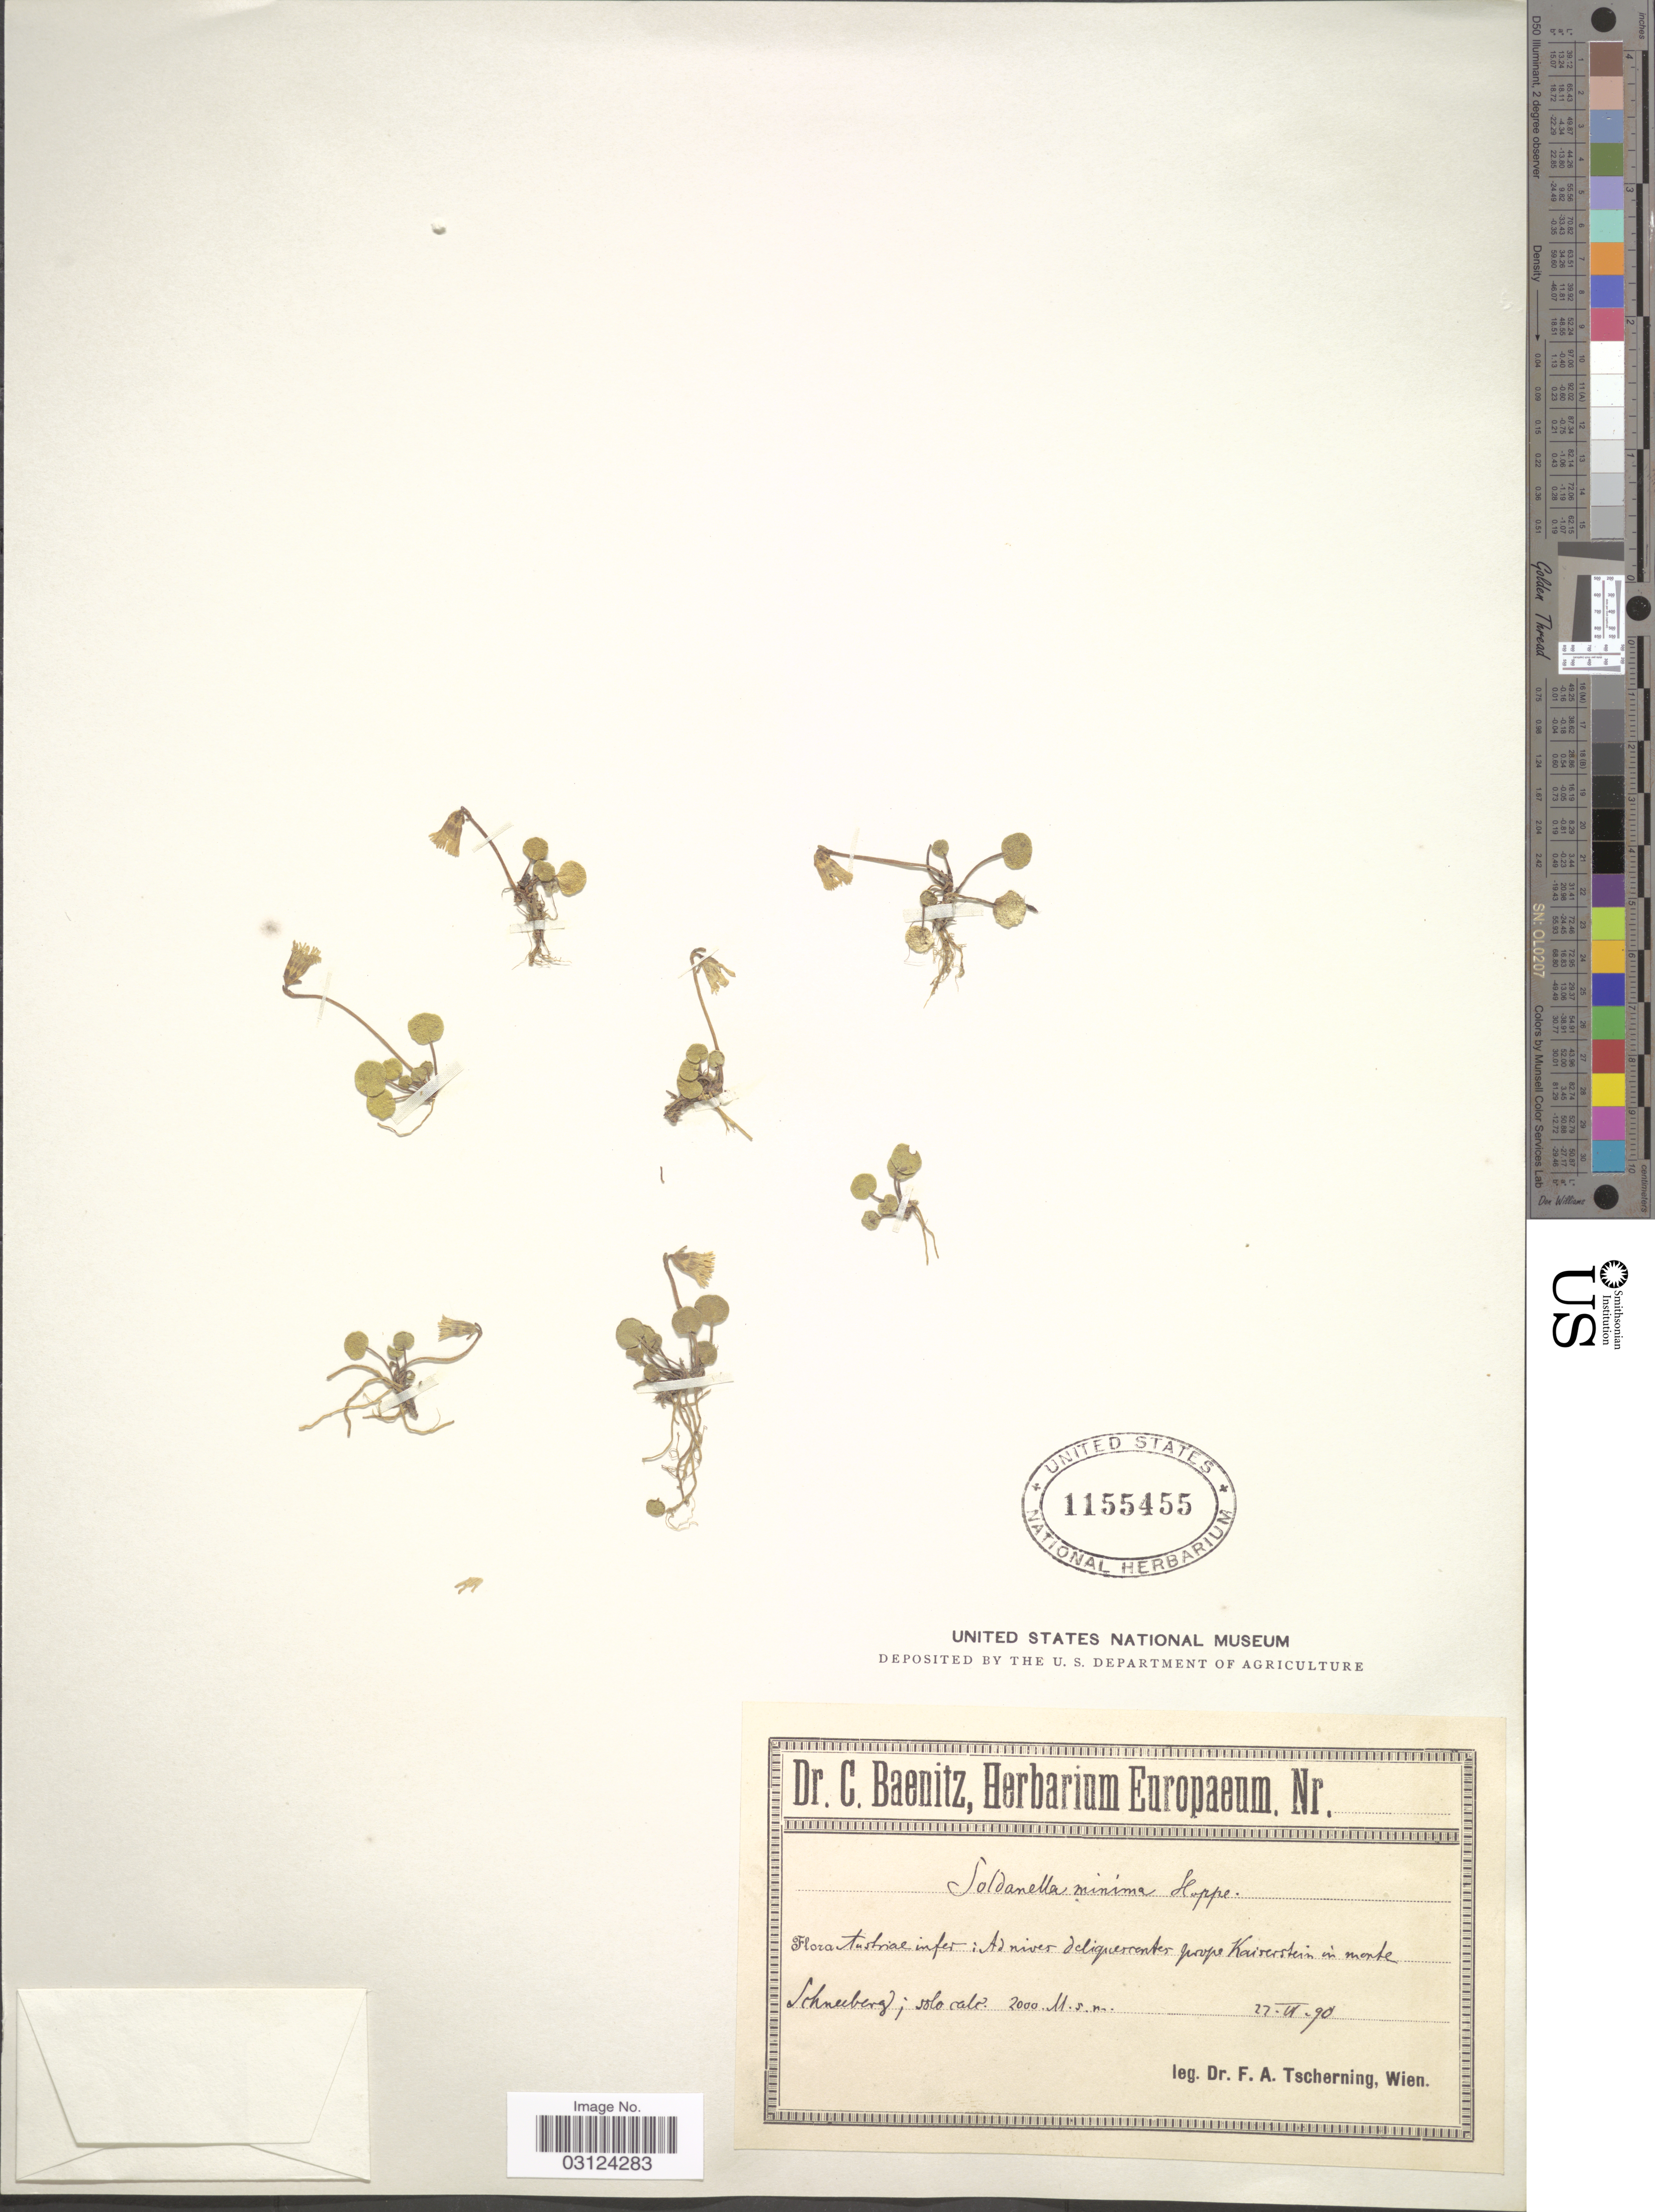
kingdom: Plantae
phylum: Tracheophyta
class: Magnoliopsida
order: Ericales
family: Primulaceae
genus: Soldanella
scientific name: Soldanella minima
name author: Hoppe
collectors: F. A. Tscherning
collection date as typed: Transcribed d/m/y: 22/6/90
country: Austria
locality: Ad nives deliquescentes prope Kaiserstein in monte Schneeberg.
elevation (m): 2000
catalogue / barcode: US 1155455